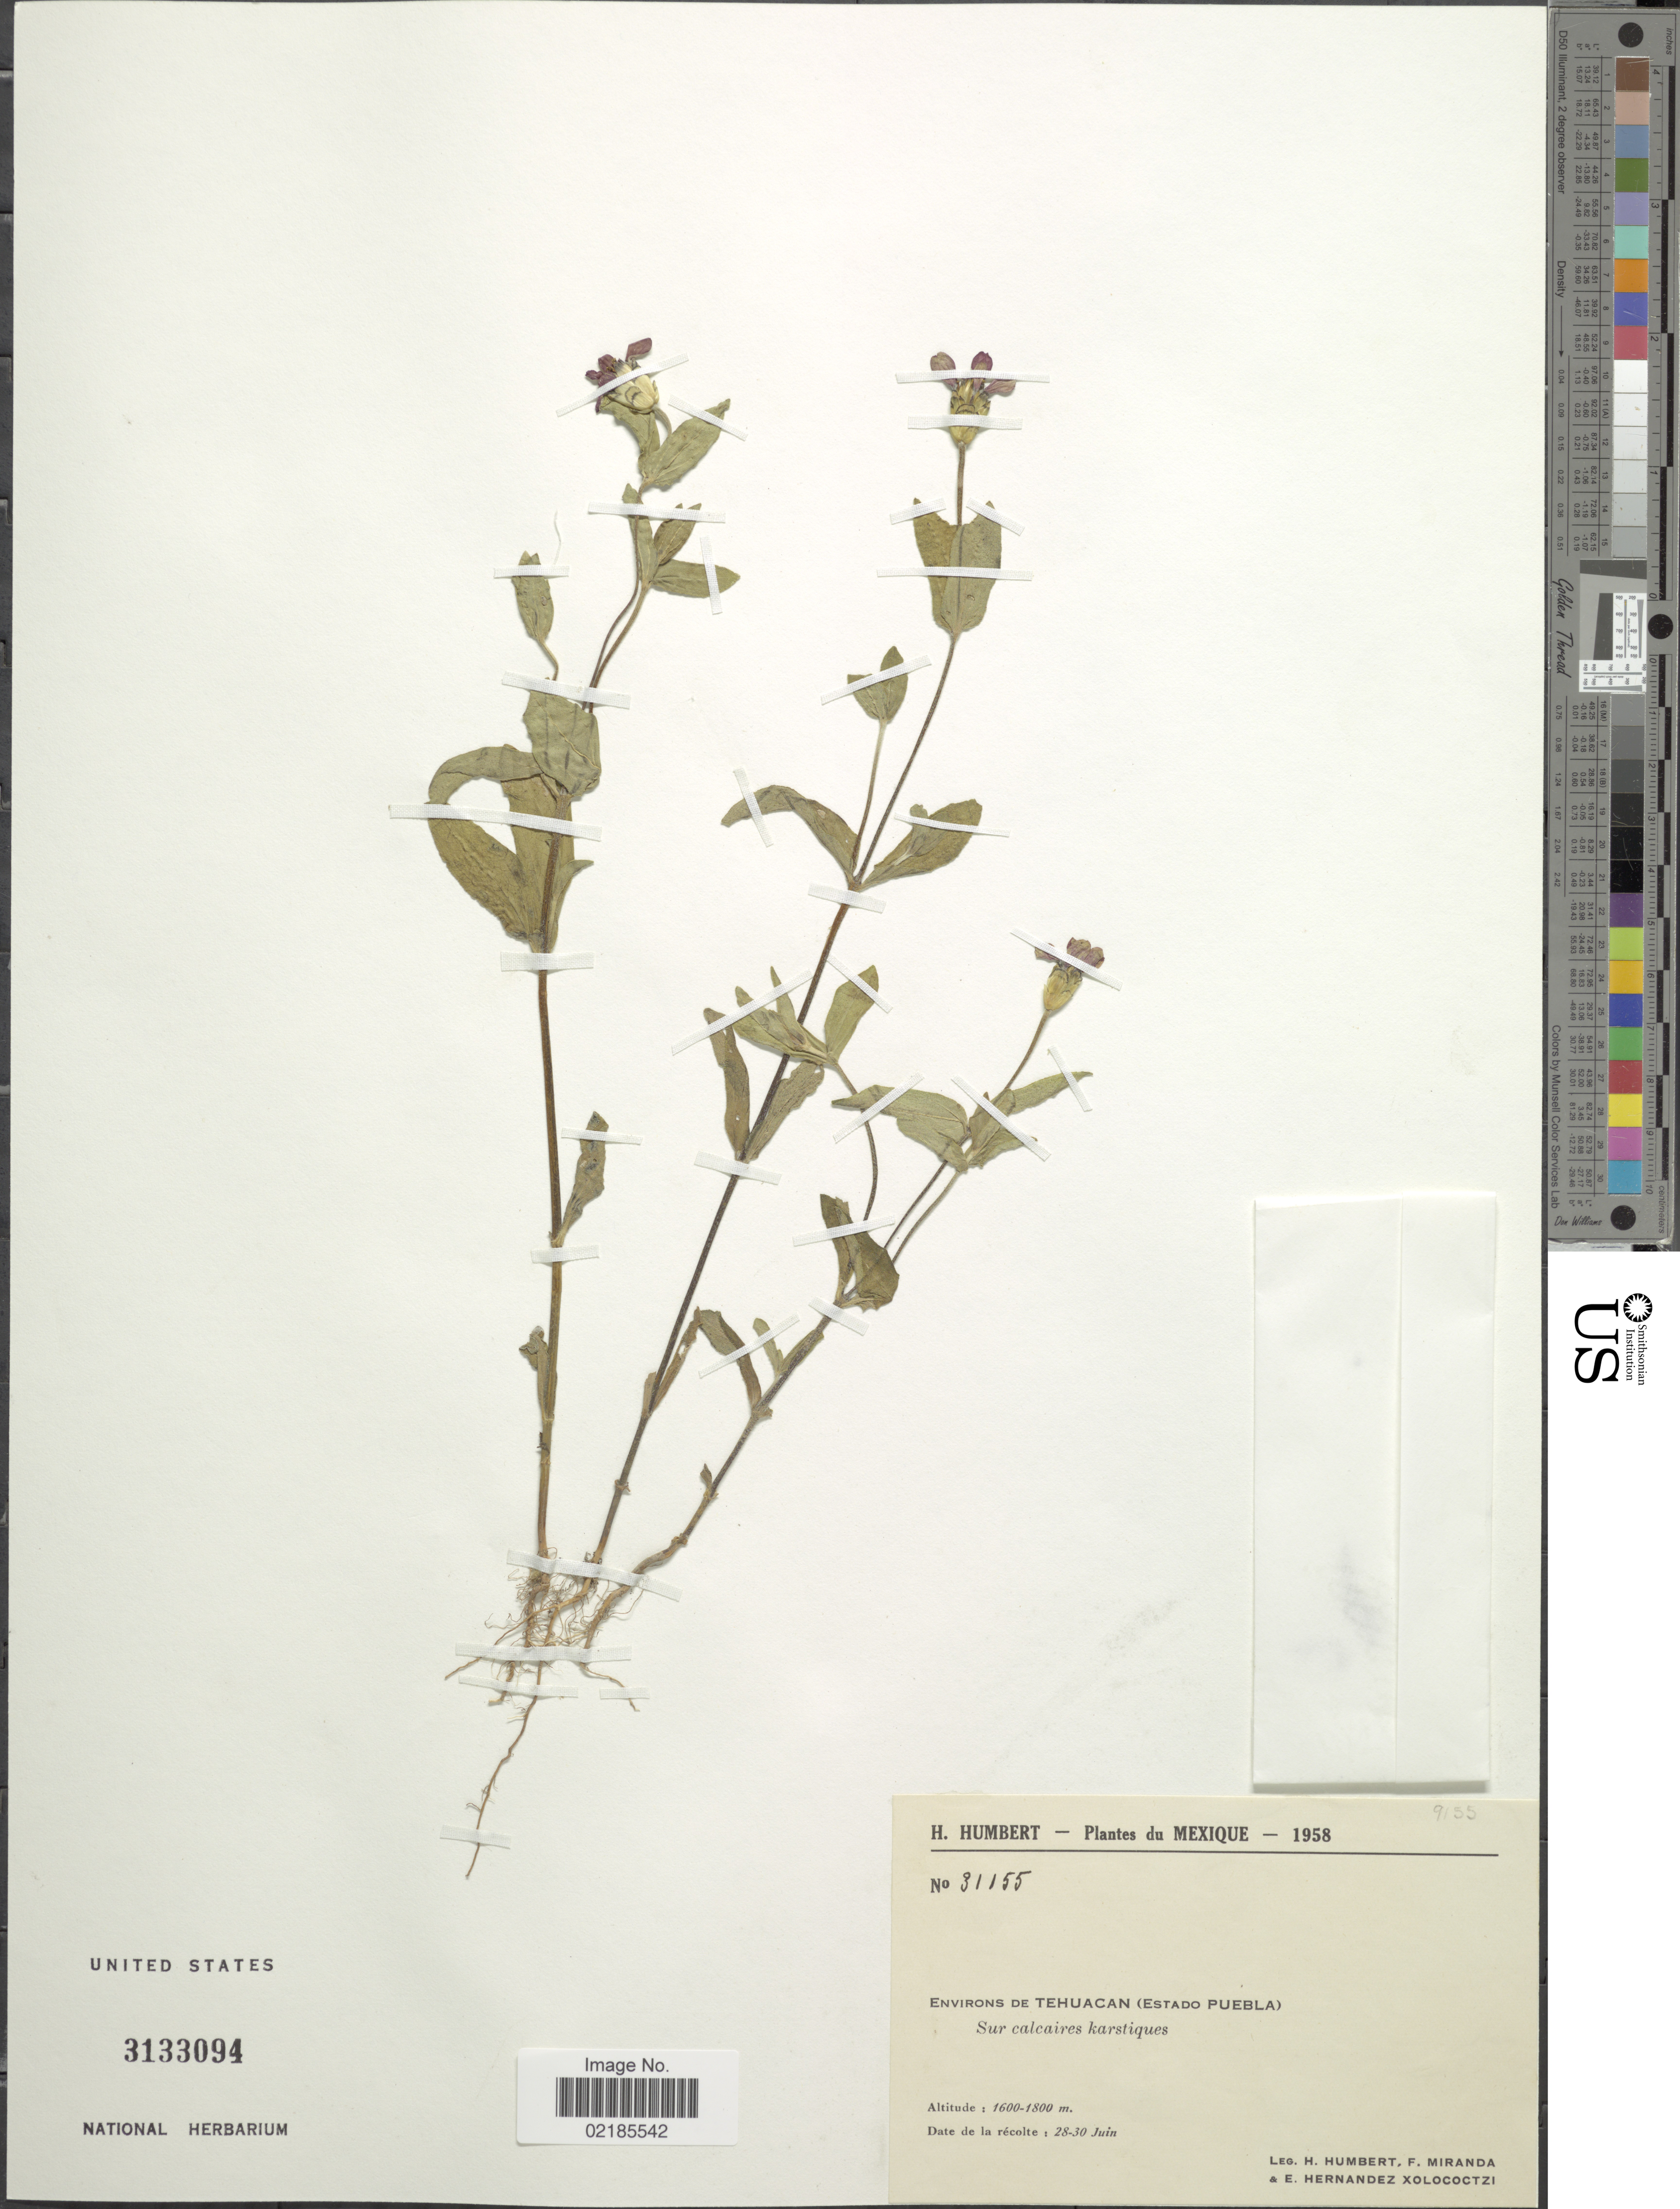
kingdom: Plantae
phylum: Tracheophyta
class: Magnoliopsida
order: Asterales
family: Asteraceae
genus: Zinnia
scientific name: Zinnia peruviana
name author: (L.) L.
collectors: H. Humbert, F. Miranda & E. I. Hernández-X.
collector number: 31155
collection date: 1958-06-28/1958-06-30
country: Mexico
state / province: Puebla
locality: Envrions de Tehuacan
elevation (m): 1600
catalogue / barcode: US 3133094